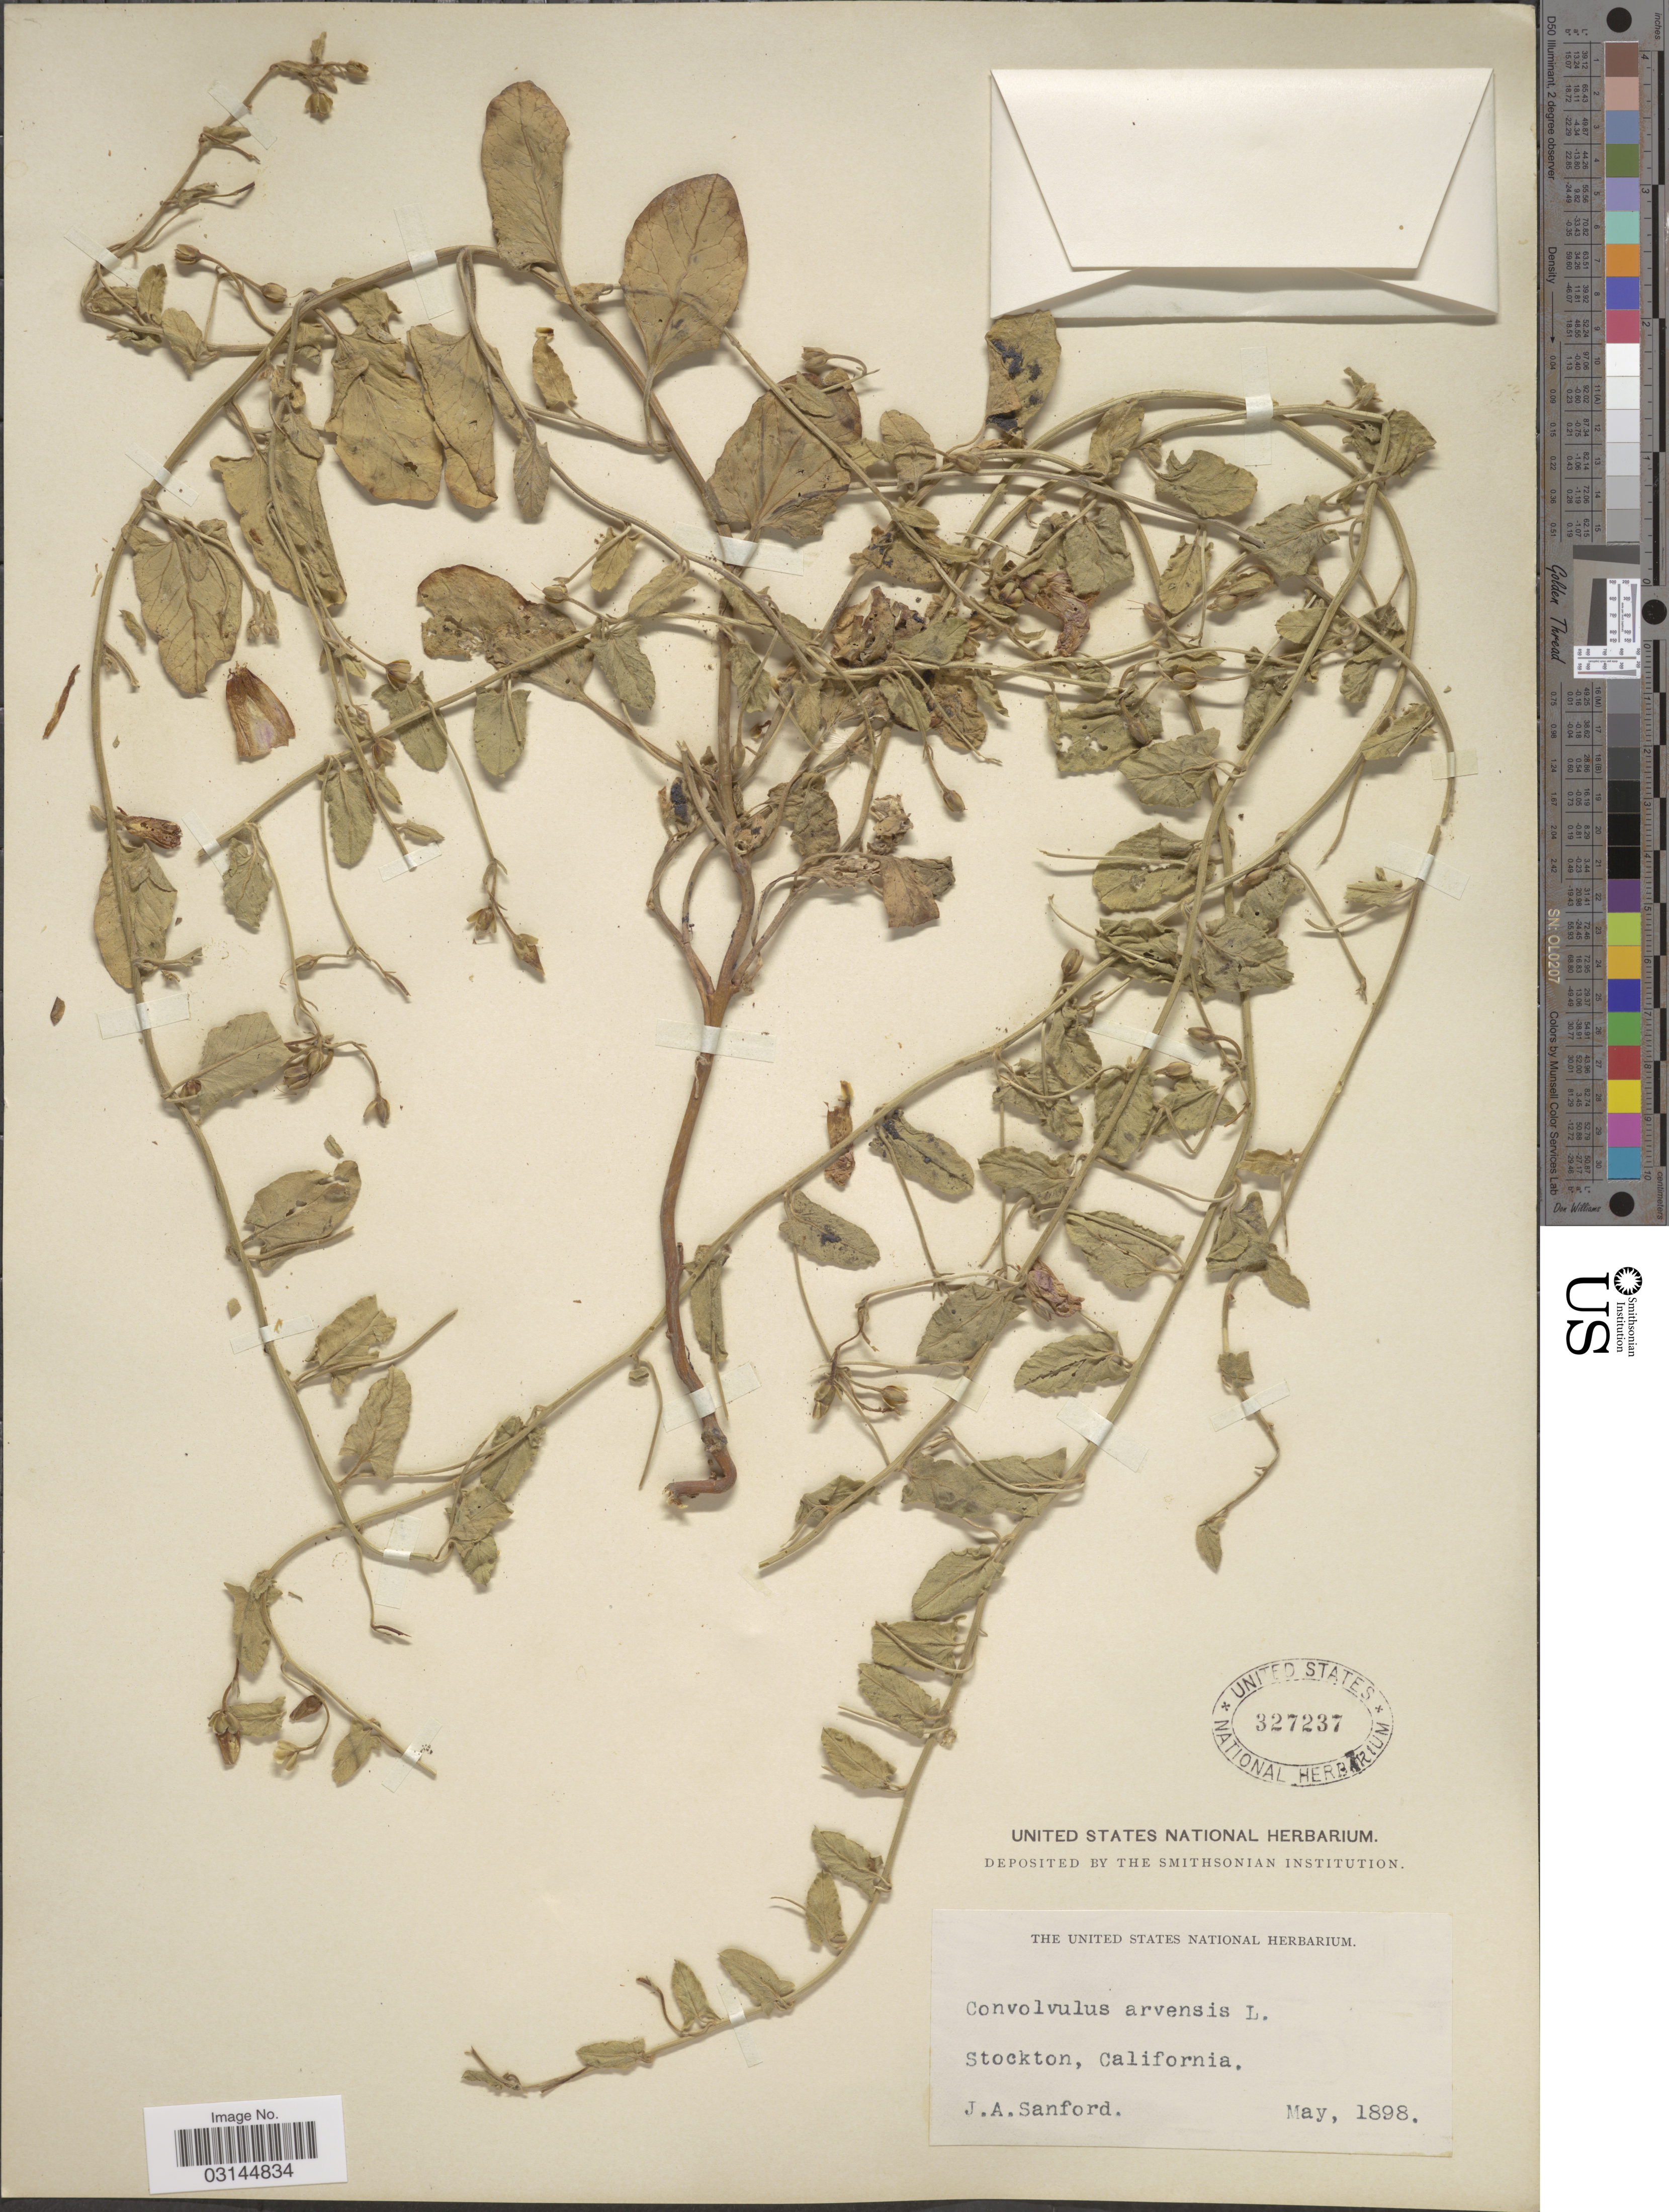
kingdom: Plantae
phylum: Tracheophyta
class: Magnoliopsida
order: Solanales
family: Convolvulaceae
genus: Convolvulus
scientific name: Convolvulus arvensis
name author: L.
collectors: J. Sanford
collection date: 1898-05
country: United States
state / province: California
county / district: San Joaquin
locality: Stockton.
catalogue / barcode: US 327237